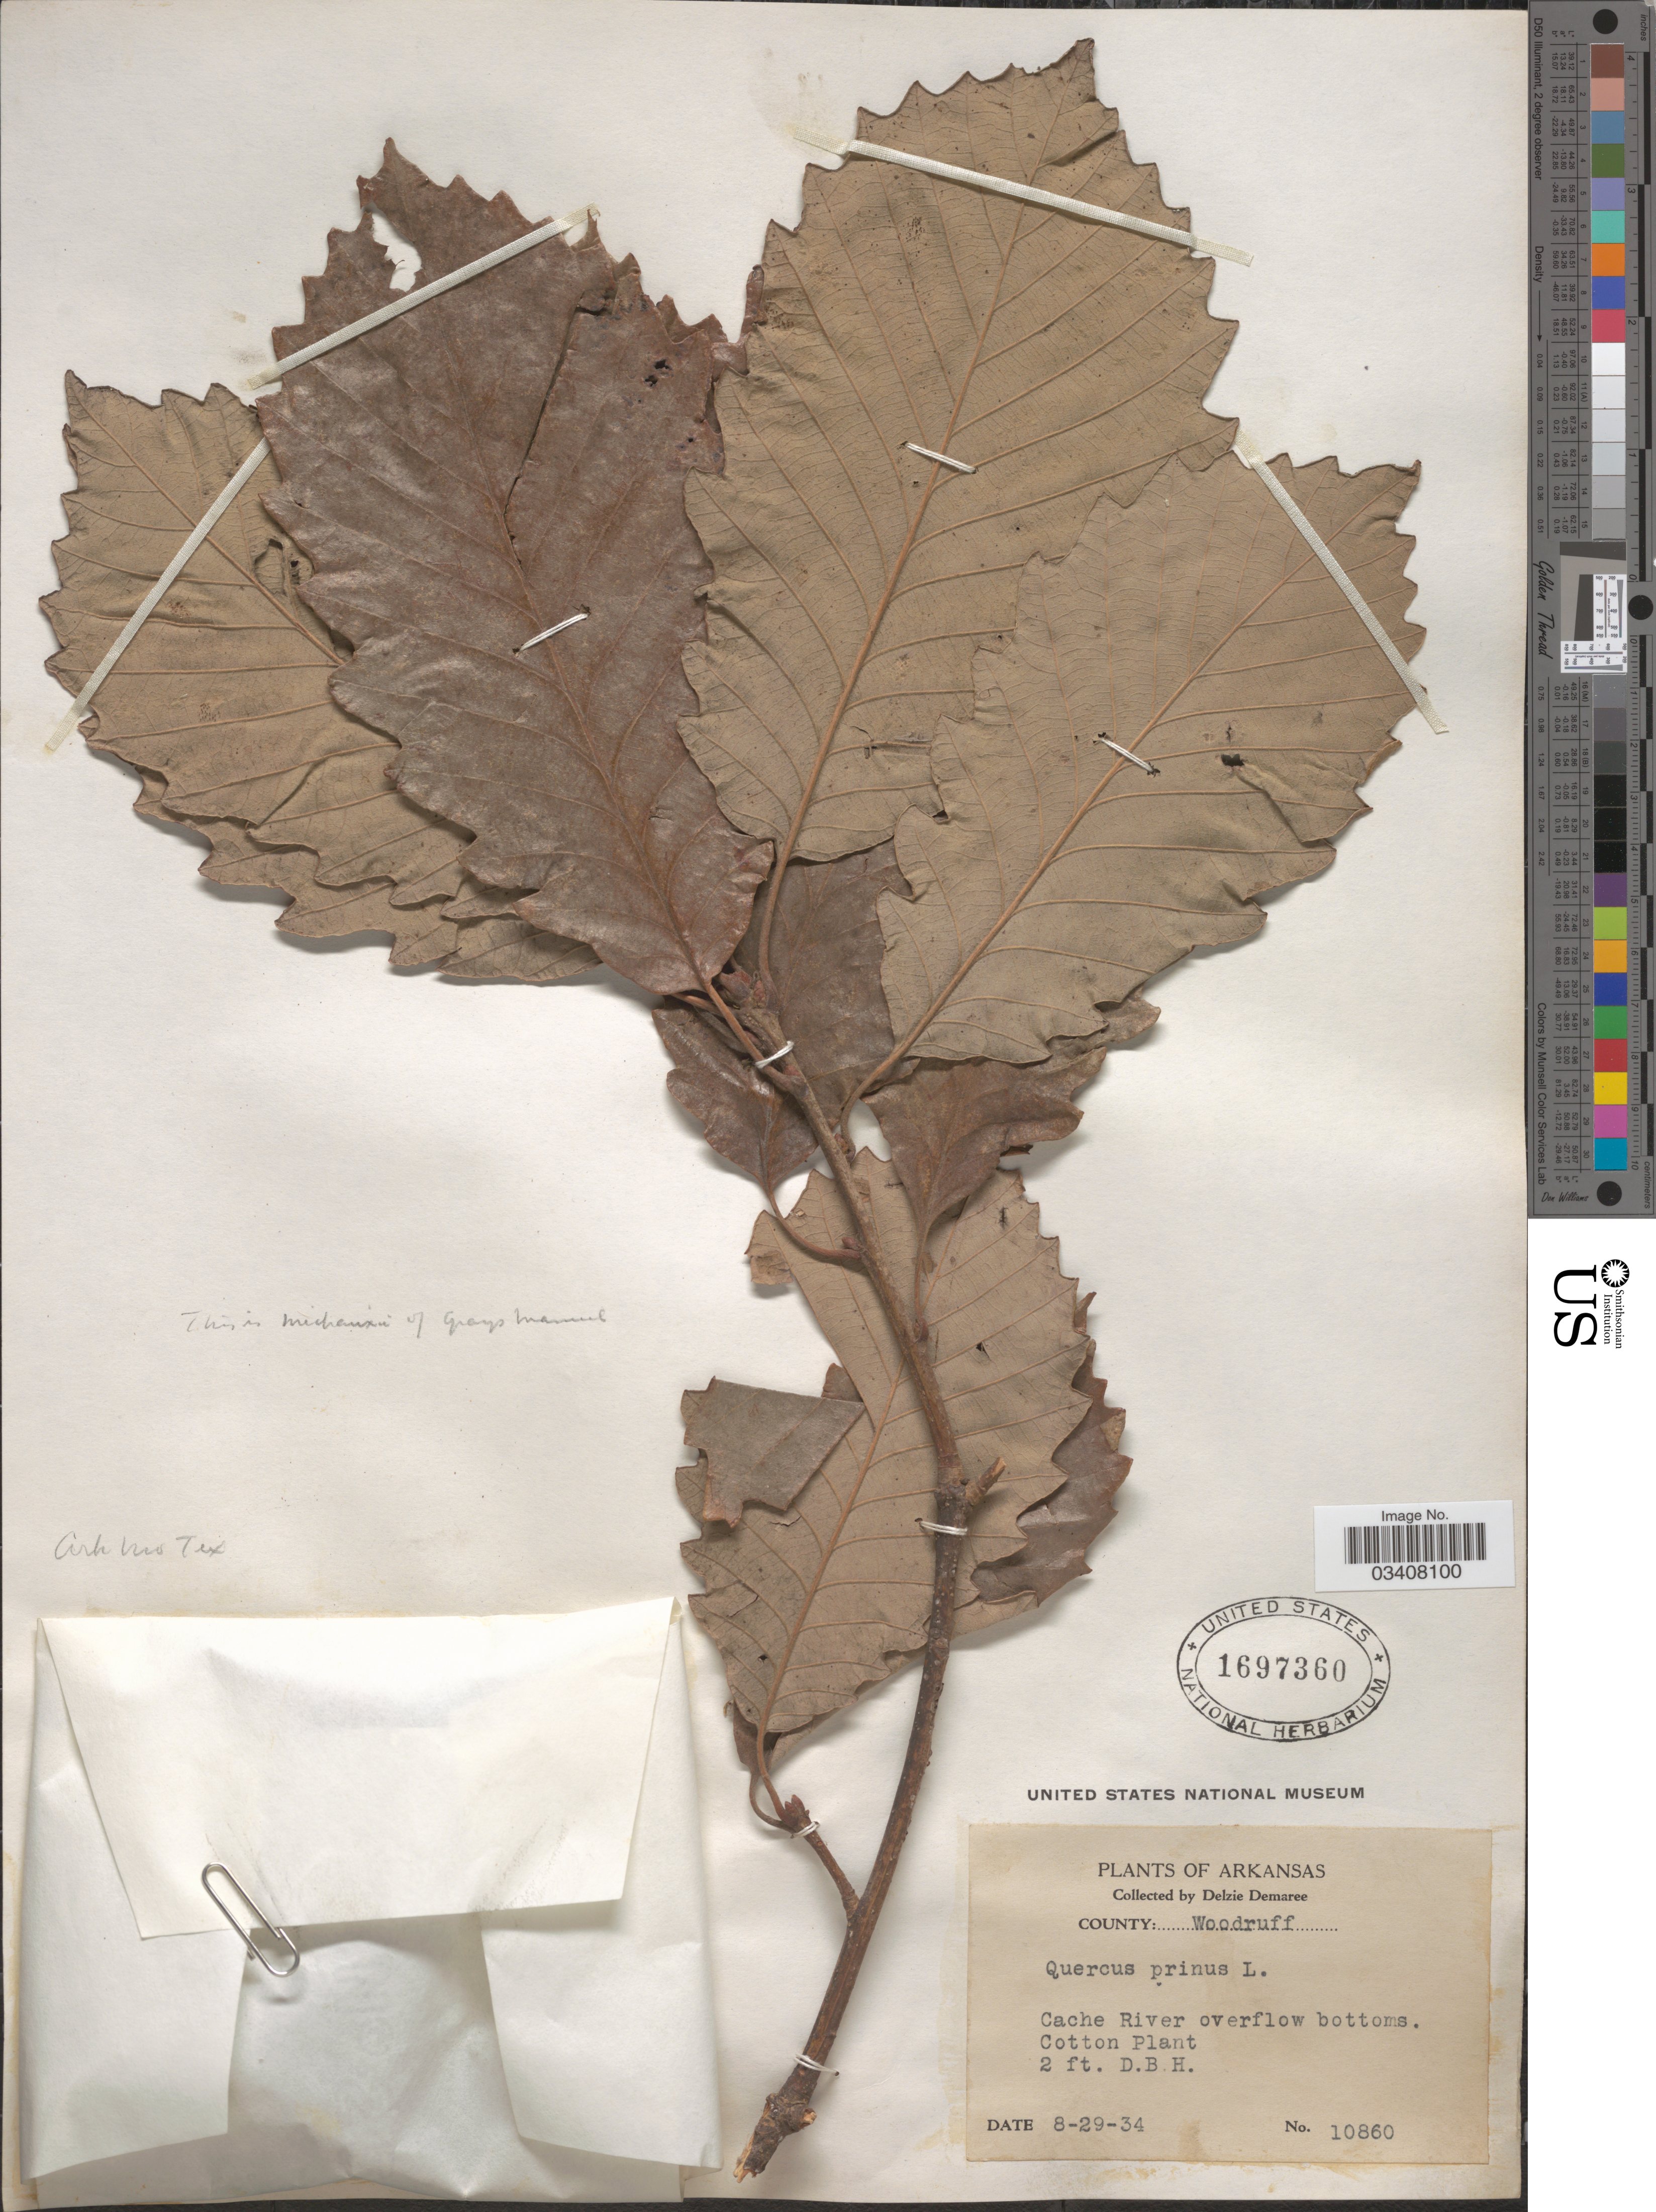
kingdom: Plantae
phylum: Tracheophyta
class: Magnoliopsida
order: Fagales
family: Fagaceae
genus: Quercus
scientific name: Quercus prinus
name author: L.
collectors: D. Demaree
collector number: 10860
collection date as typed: Transcribed d/m/y: 29/8/34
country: United States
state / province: Arkansas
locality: County: Woodruff. Cache River overflow bottoms. Cotton Plant.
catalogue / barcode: US 1697360